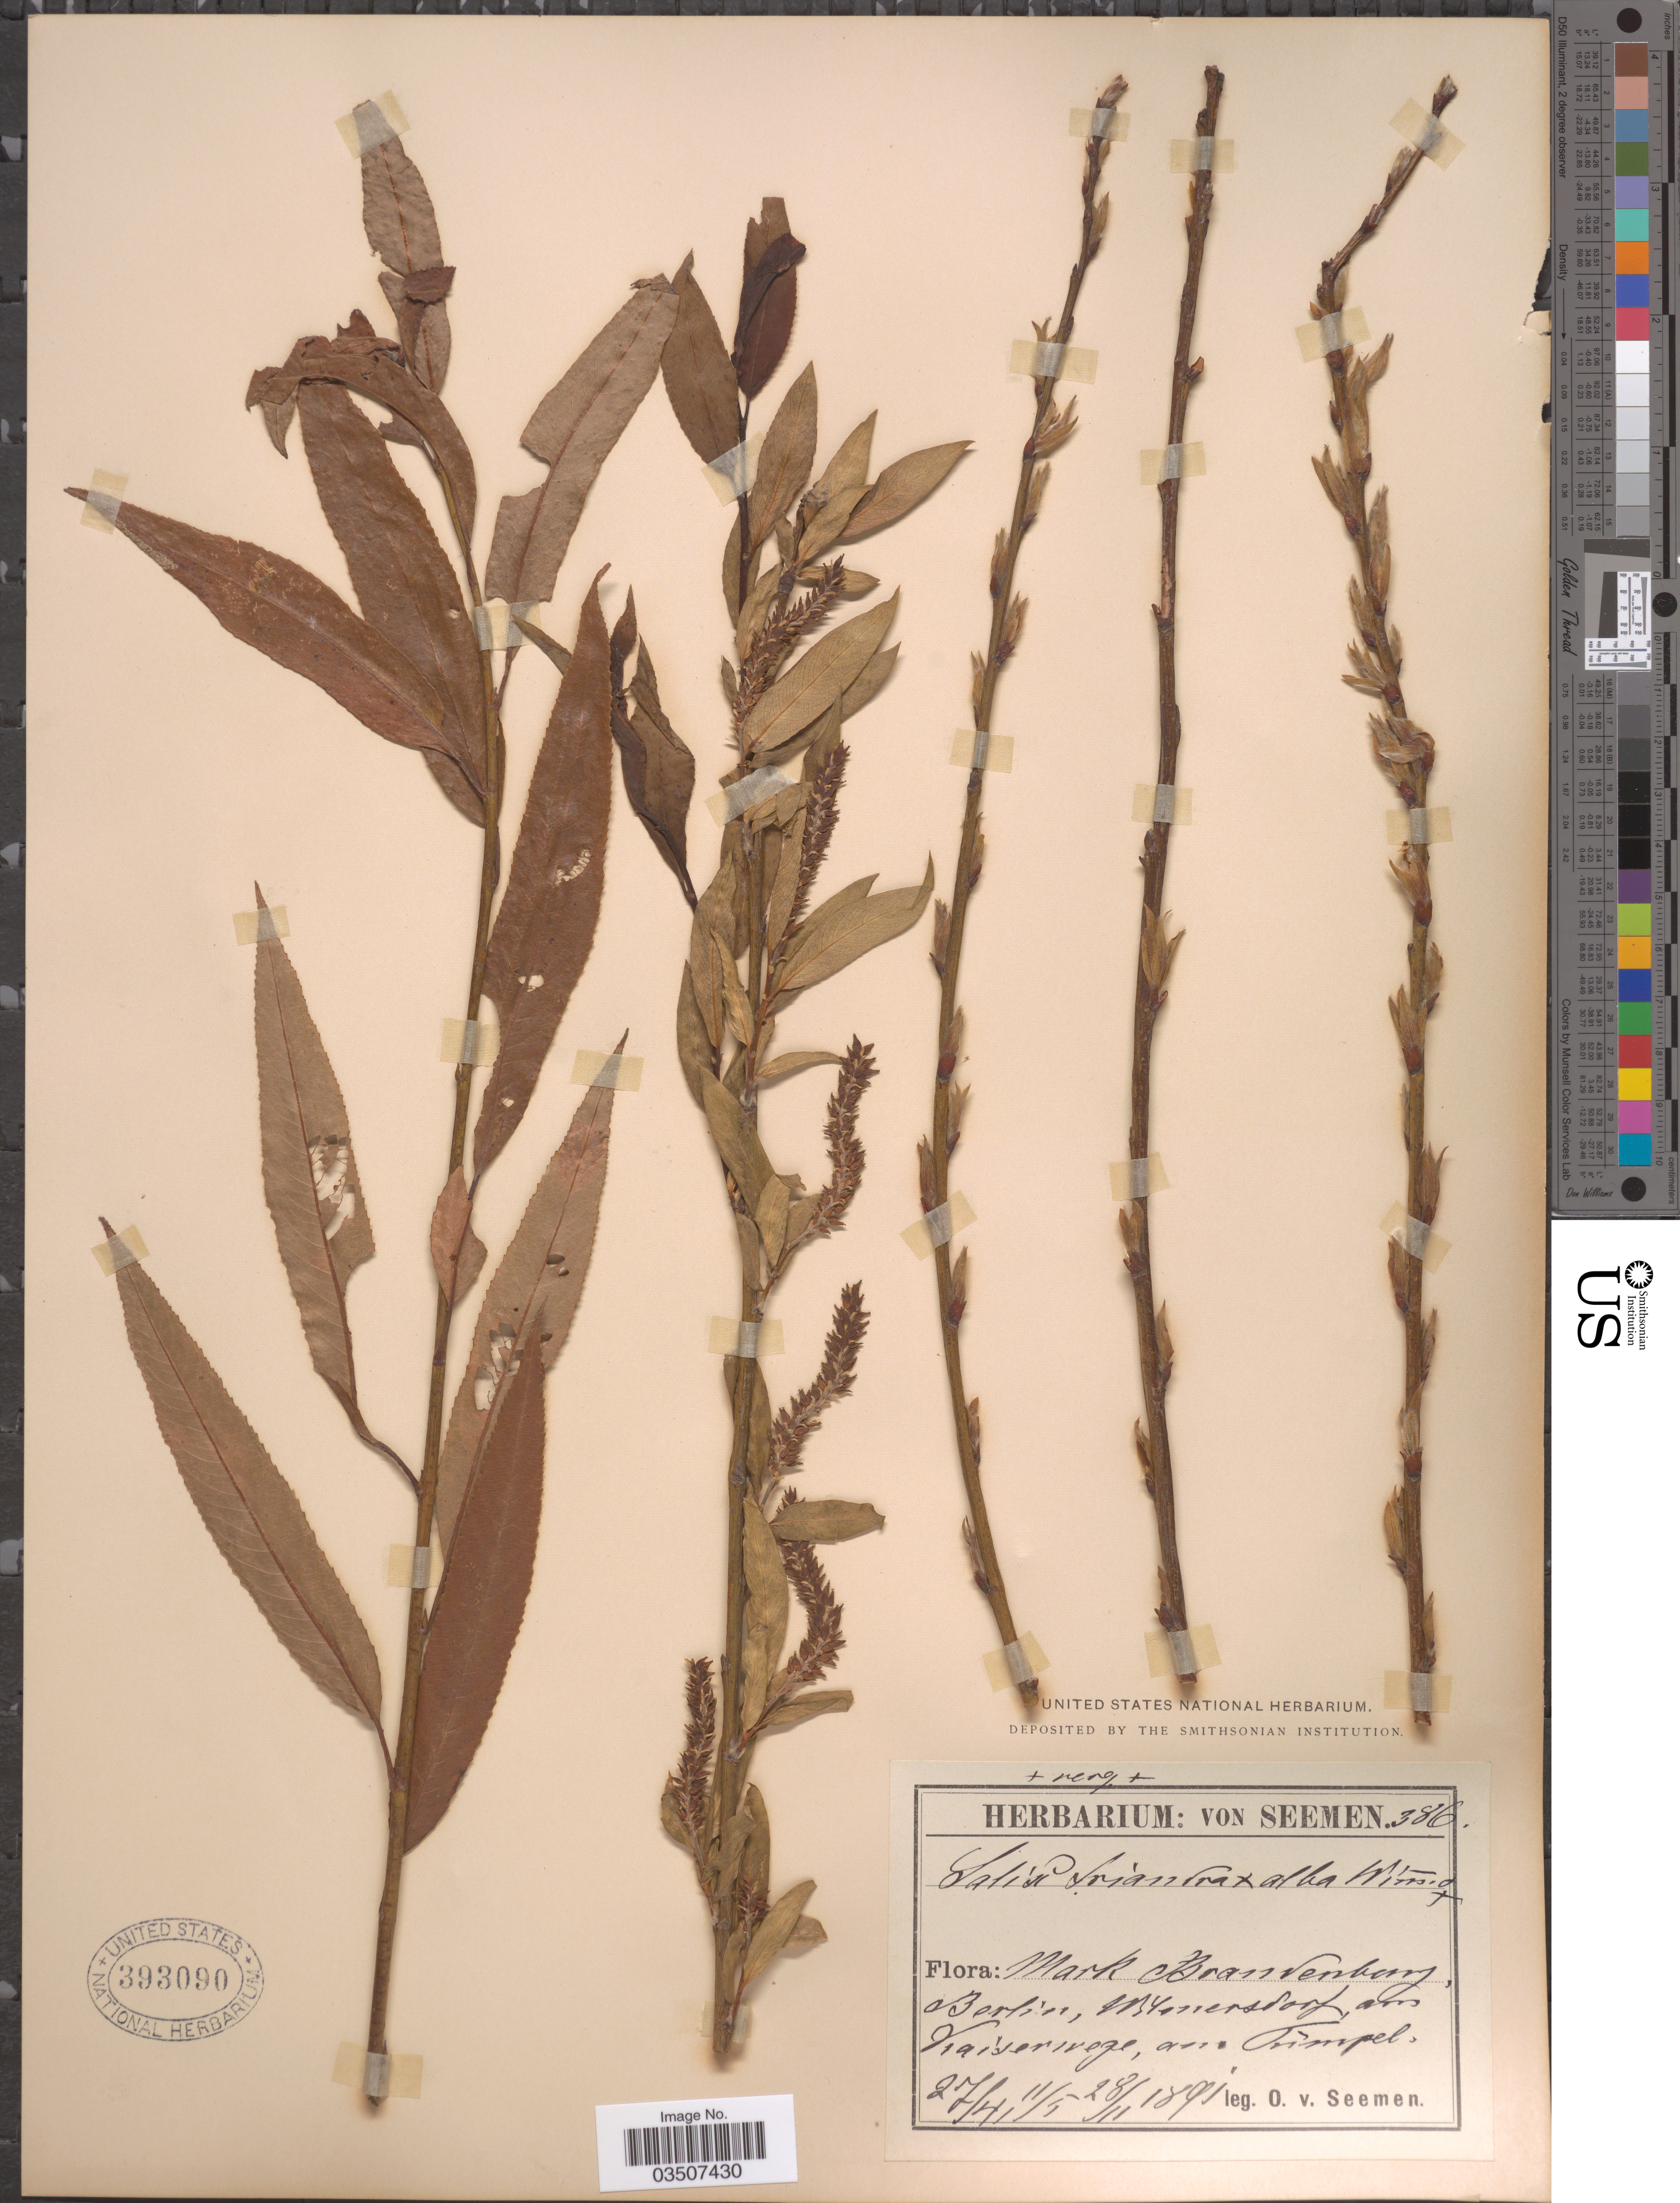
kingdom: Plantae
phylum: Tracheophyta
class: Magnoliopsida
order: Malpighiales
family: Salicaceae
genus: Salix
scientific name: Salix triandra x S. alba L.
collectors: K. O. von Seemen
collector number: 386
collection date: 1891-04-27/1891-11-28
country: Germany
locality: Mark Brandenburg. Berlin, Wilmersdorf, am Kaiserwege, am Tumpel.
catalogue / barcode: US 393090